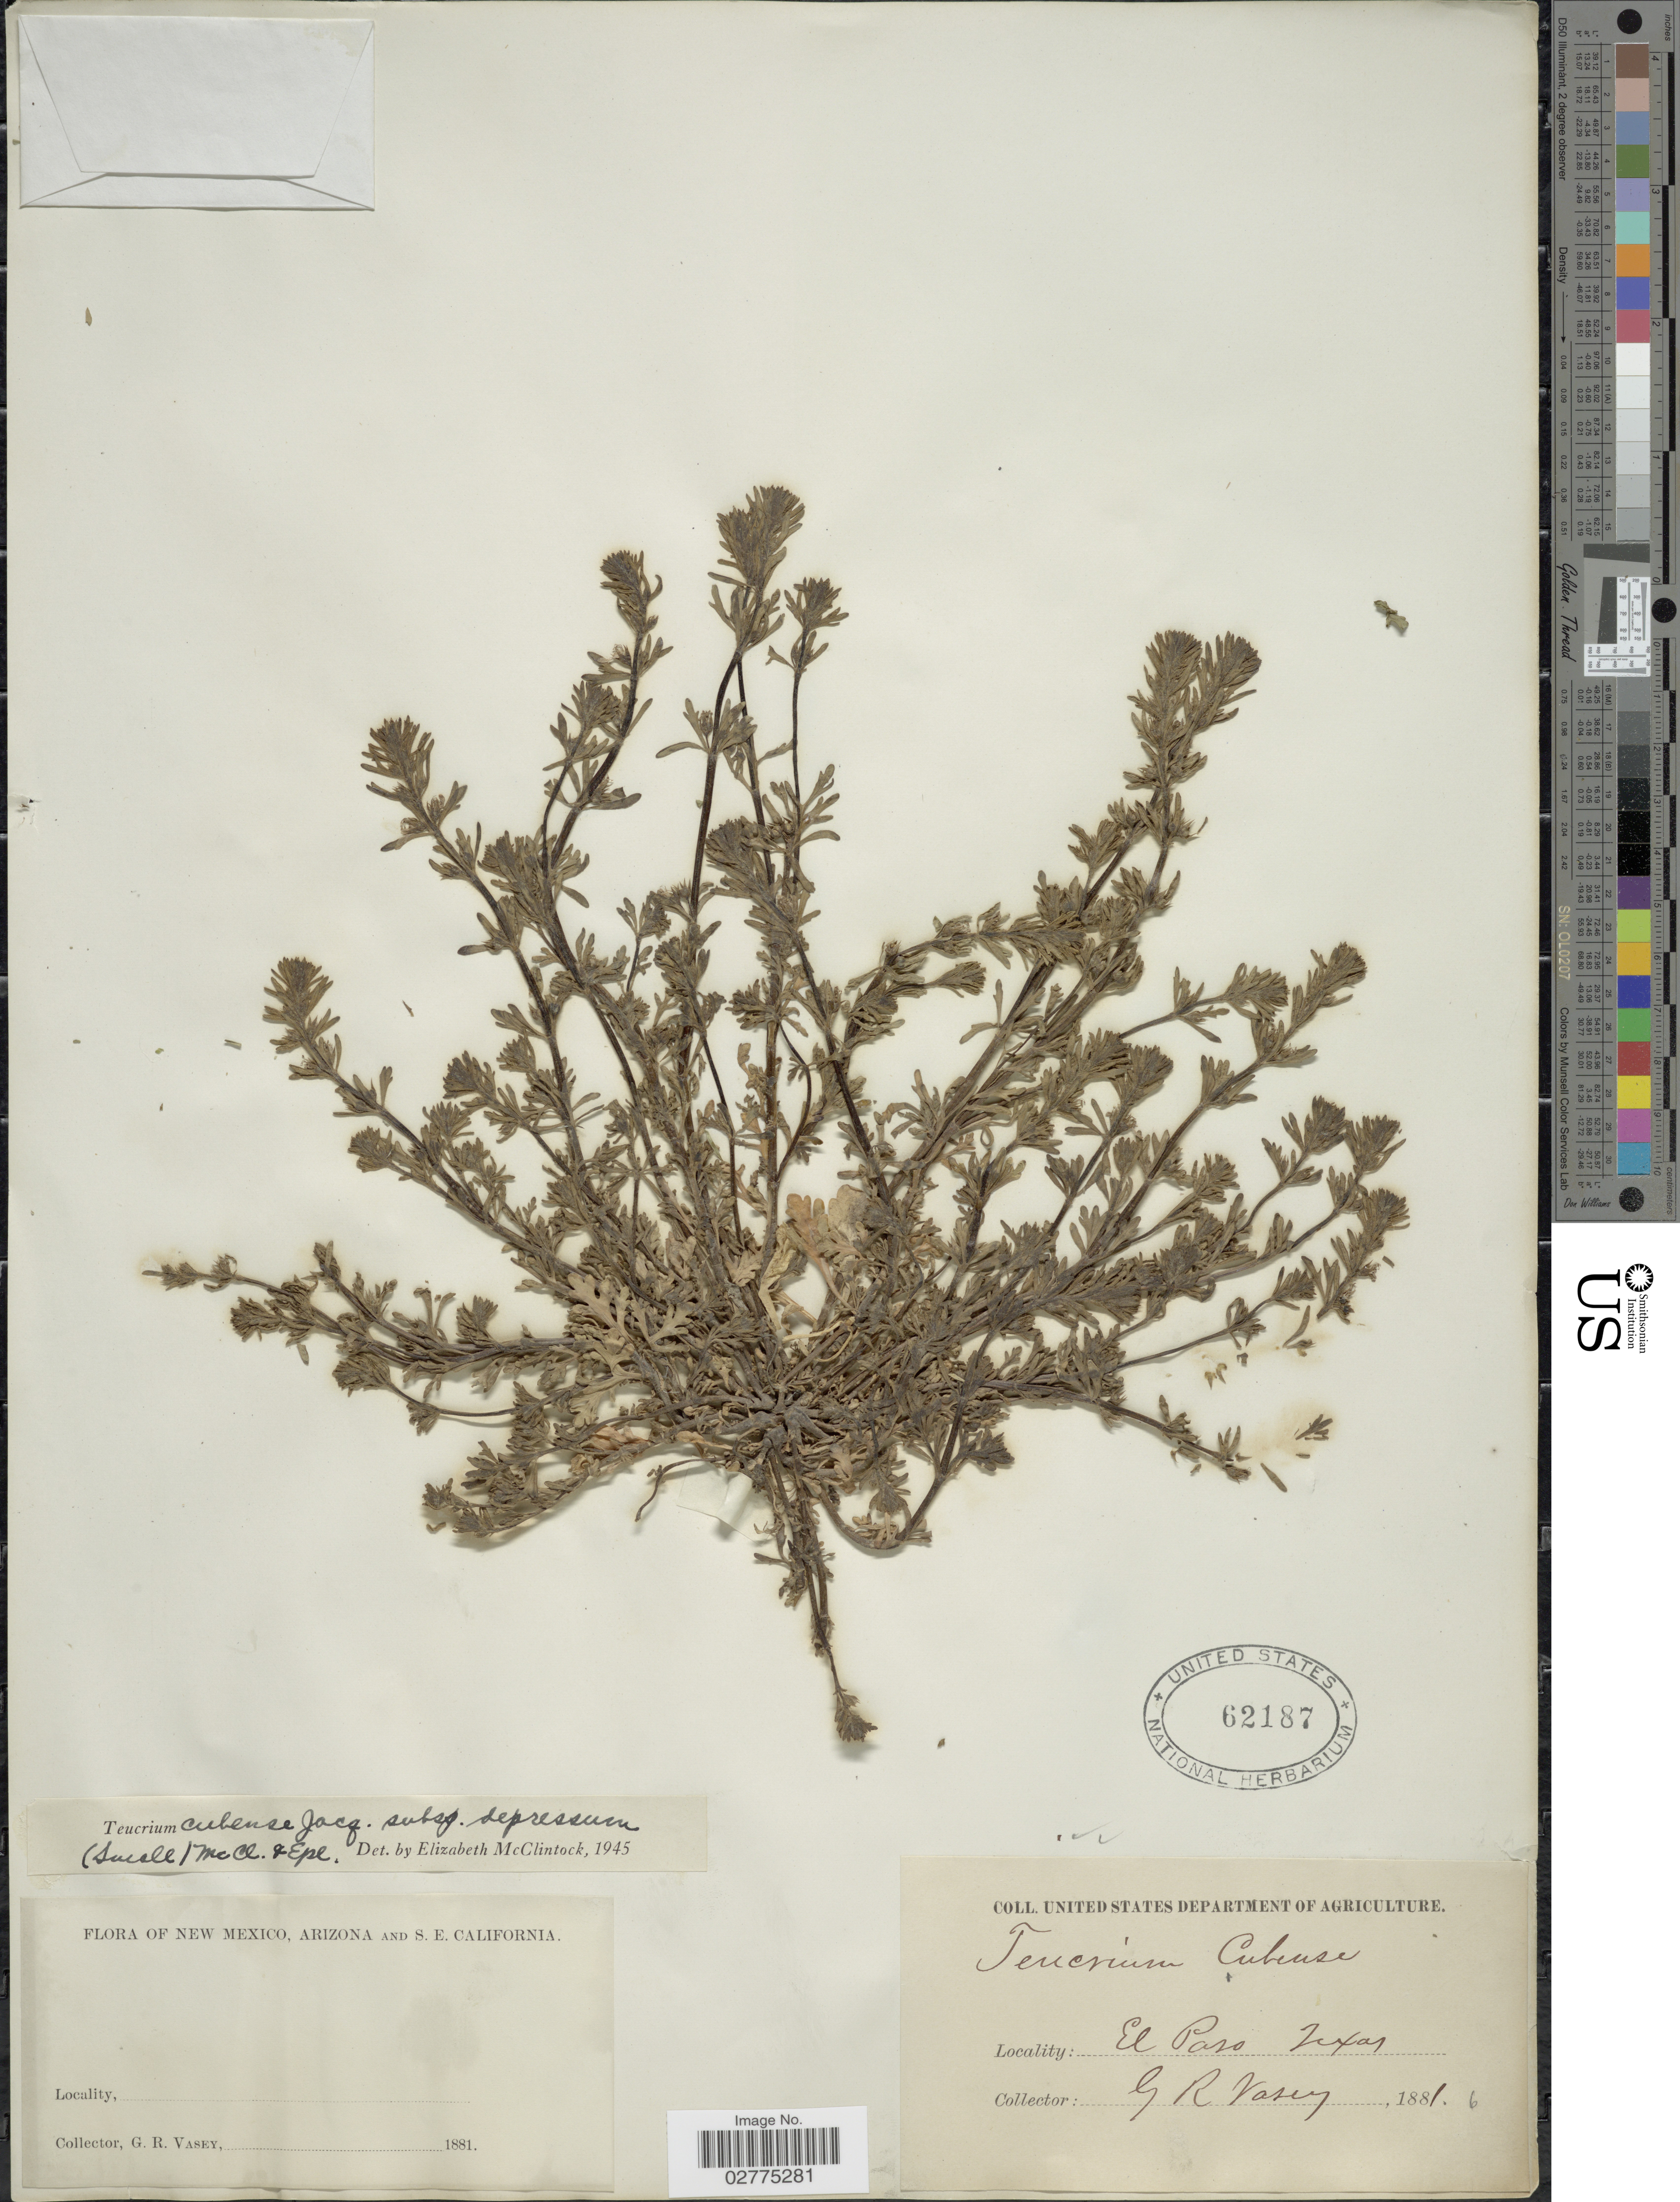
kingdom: Plantae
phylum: Tracheophyta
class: Magnoliopsida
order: Lamiales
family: Lamiaceae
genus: Teucrium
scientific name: Teucrium cubense subsp. depressum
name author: (Small) E. M. McClint. & Epling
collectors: G. R. Vasey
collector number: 6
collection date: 1881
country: United States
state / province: Texas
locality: El Paso.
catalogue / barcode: US 62187